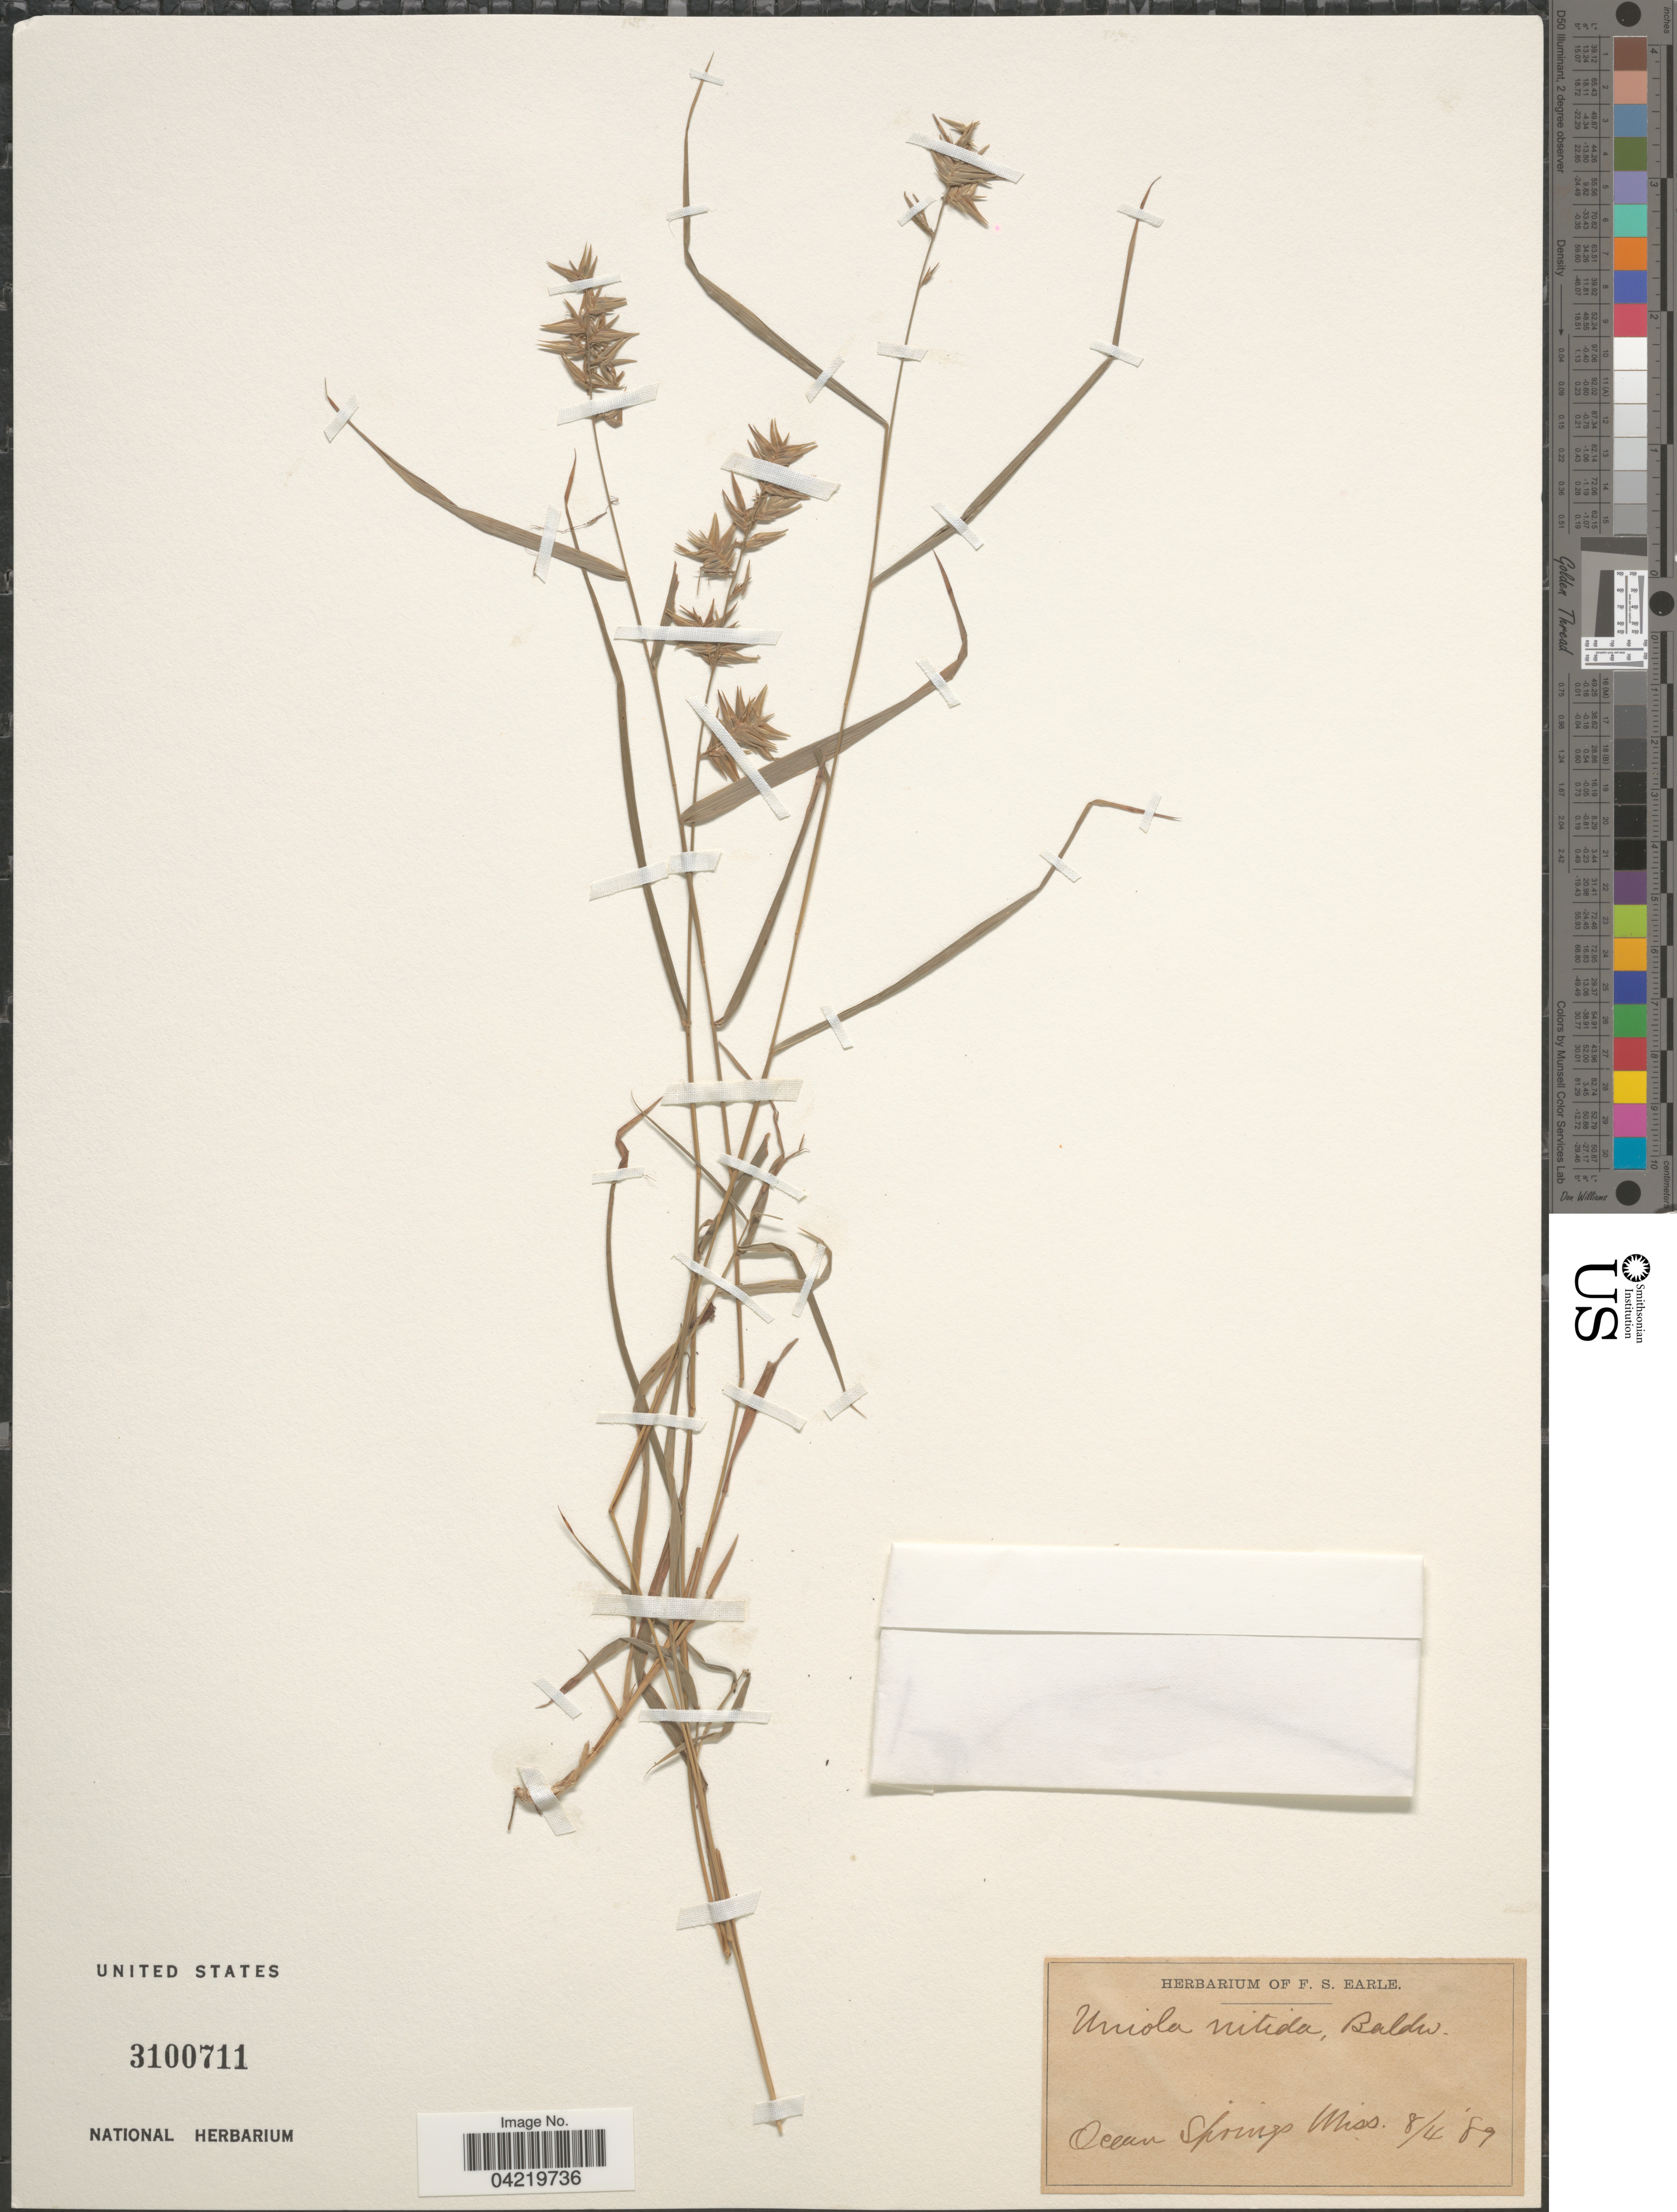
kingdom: Plantae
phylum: Tracheophyta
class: Liliopsida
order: Poales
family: Poaceae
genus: Chasmanthium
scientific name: Chasmanthium nitidum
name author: (Baldwin ex Elliott) H.O. Yates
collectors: Ex herb. F. S. Earle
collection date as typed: Transcribed d/m/y: 4/8/89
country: United States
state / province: Mississippi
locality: Ocean Springs.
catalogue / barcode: US 3100711